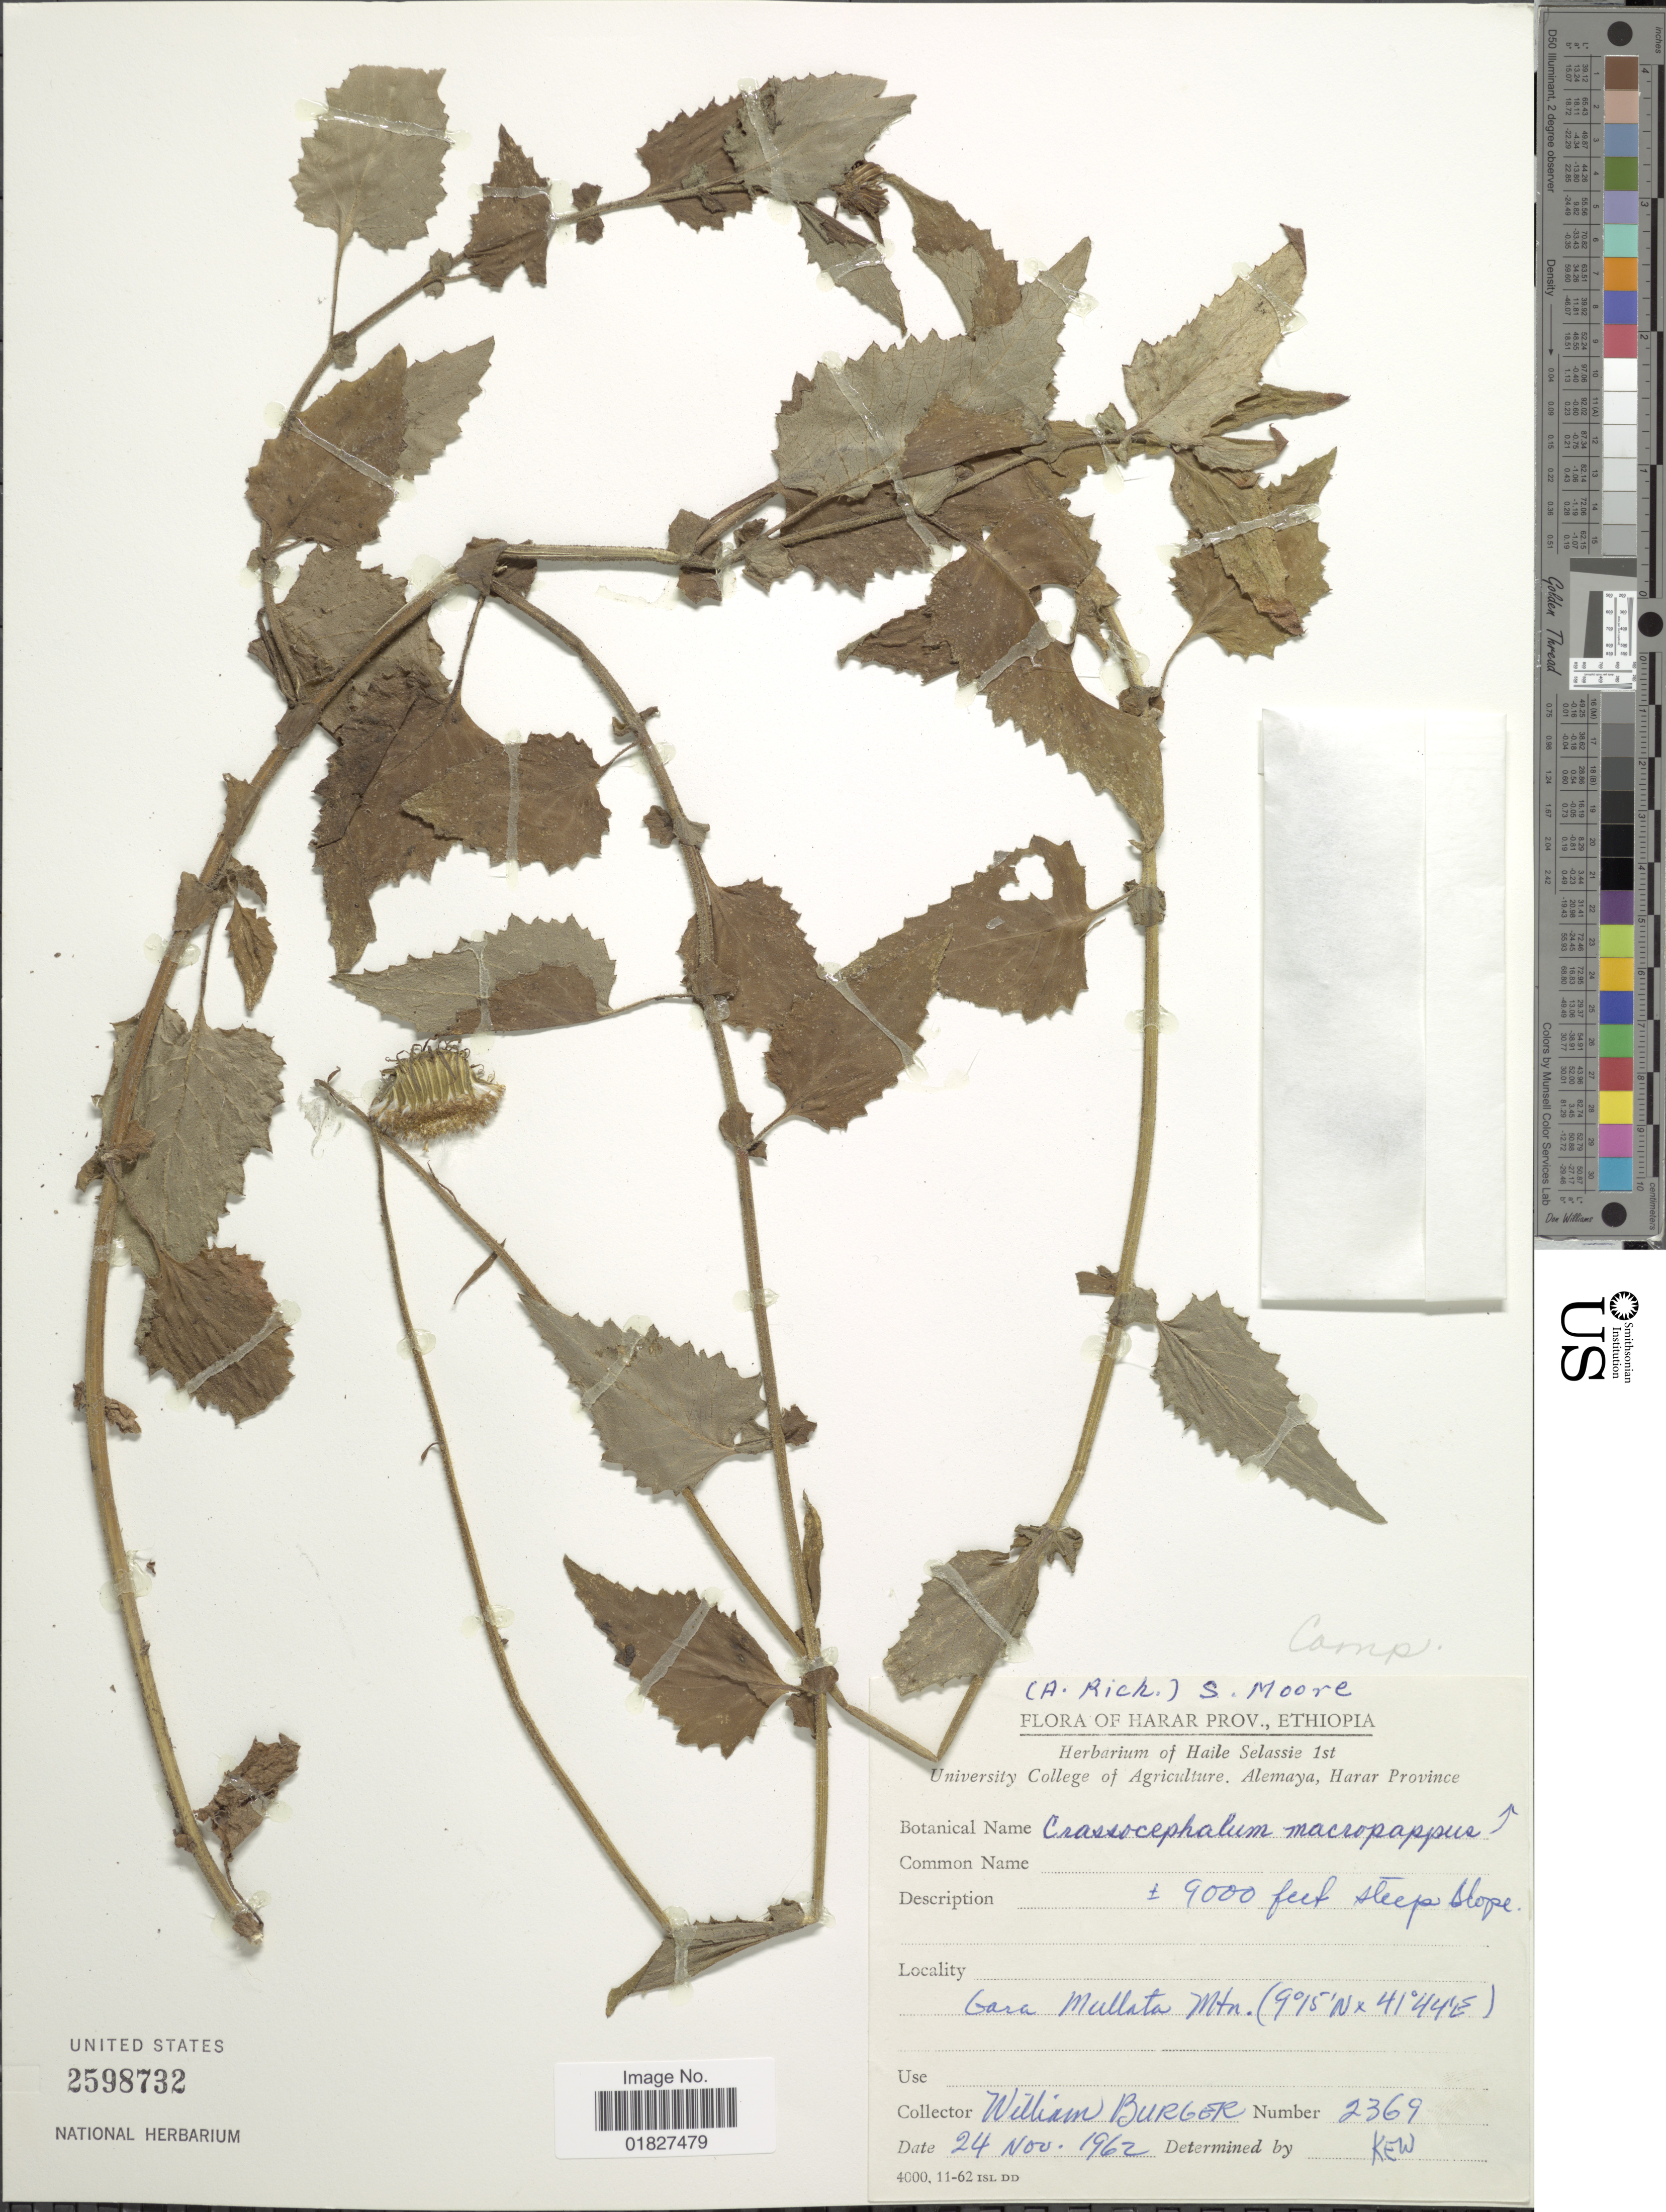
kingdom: Plantae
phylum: Tracheophyta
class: Magnoliopsida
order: Asterales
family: Asteraceae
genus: Crassocephalum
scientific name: Crassocephalum macropappus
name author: S. Moore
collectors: W. Burger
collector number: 2369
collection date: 1962-11-24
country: Ethiopia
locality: Harar Prov., Gara Mullata Mtn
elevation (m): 2743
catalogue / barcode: US 2598732